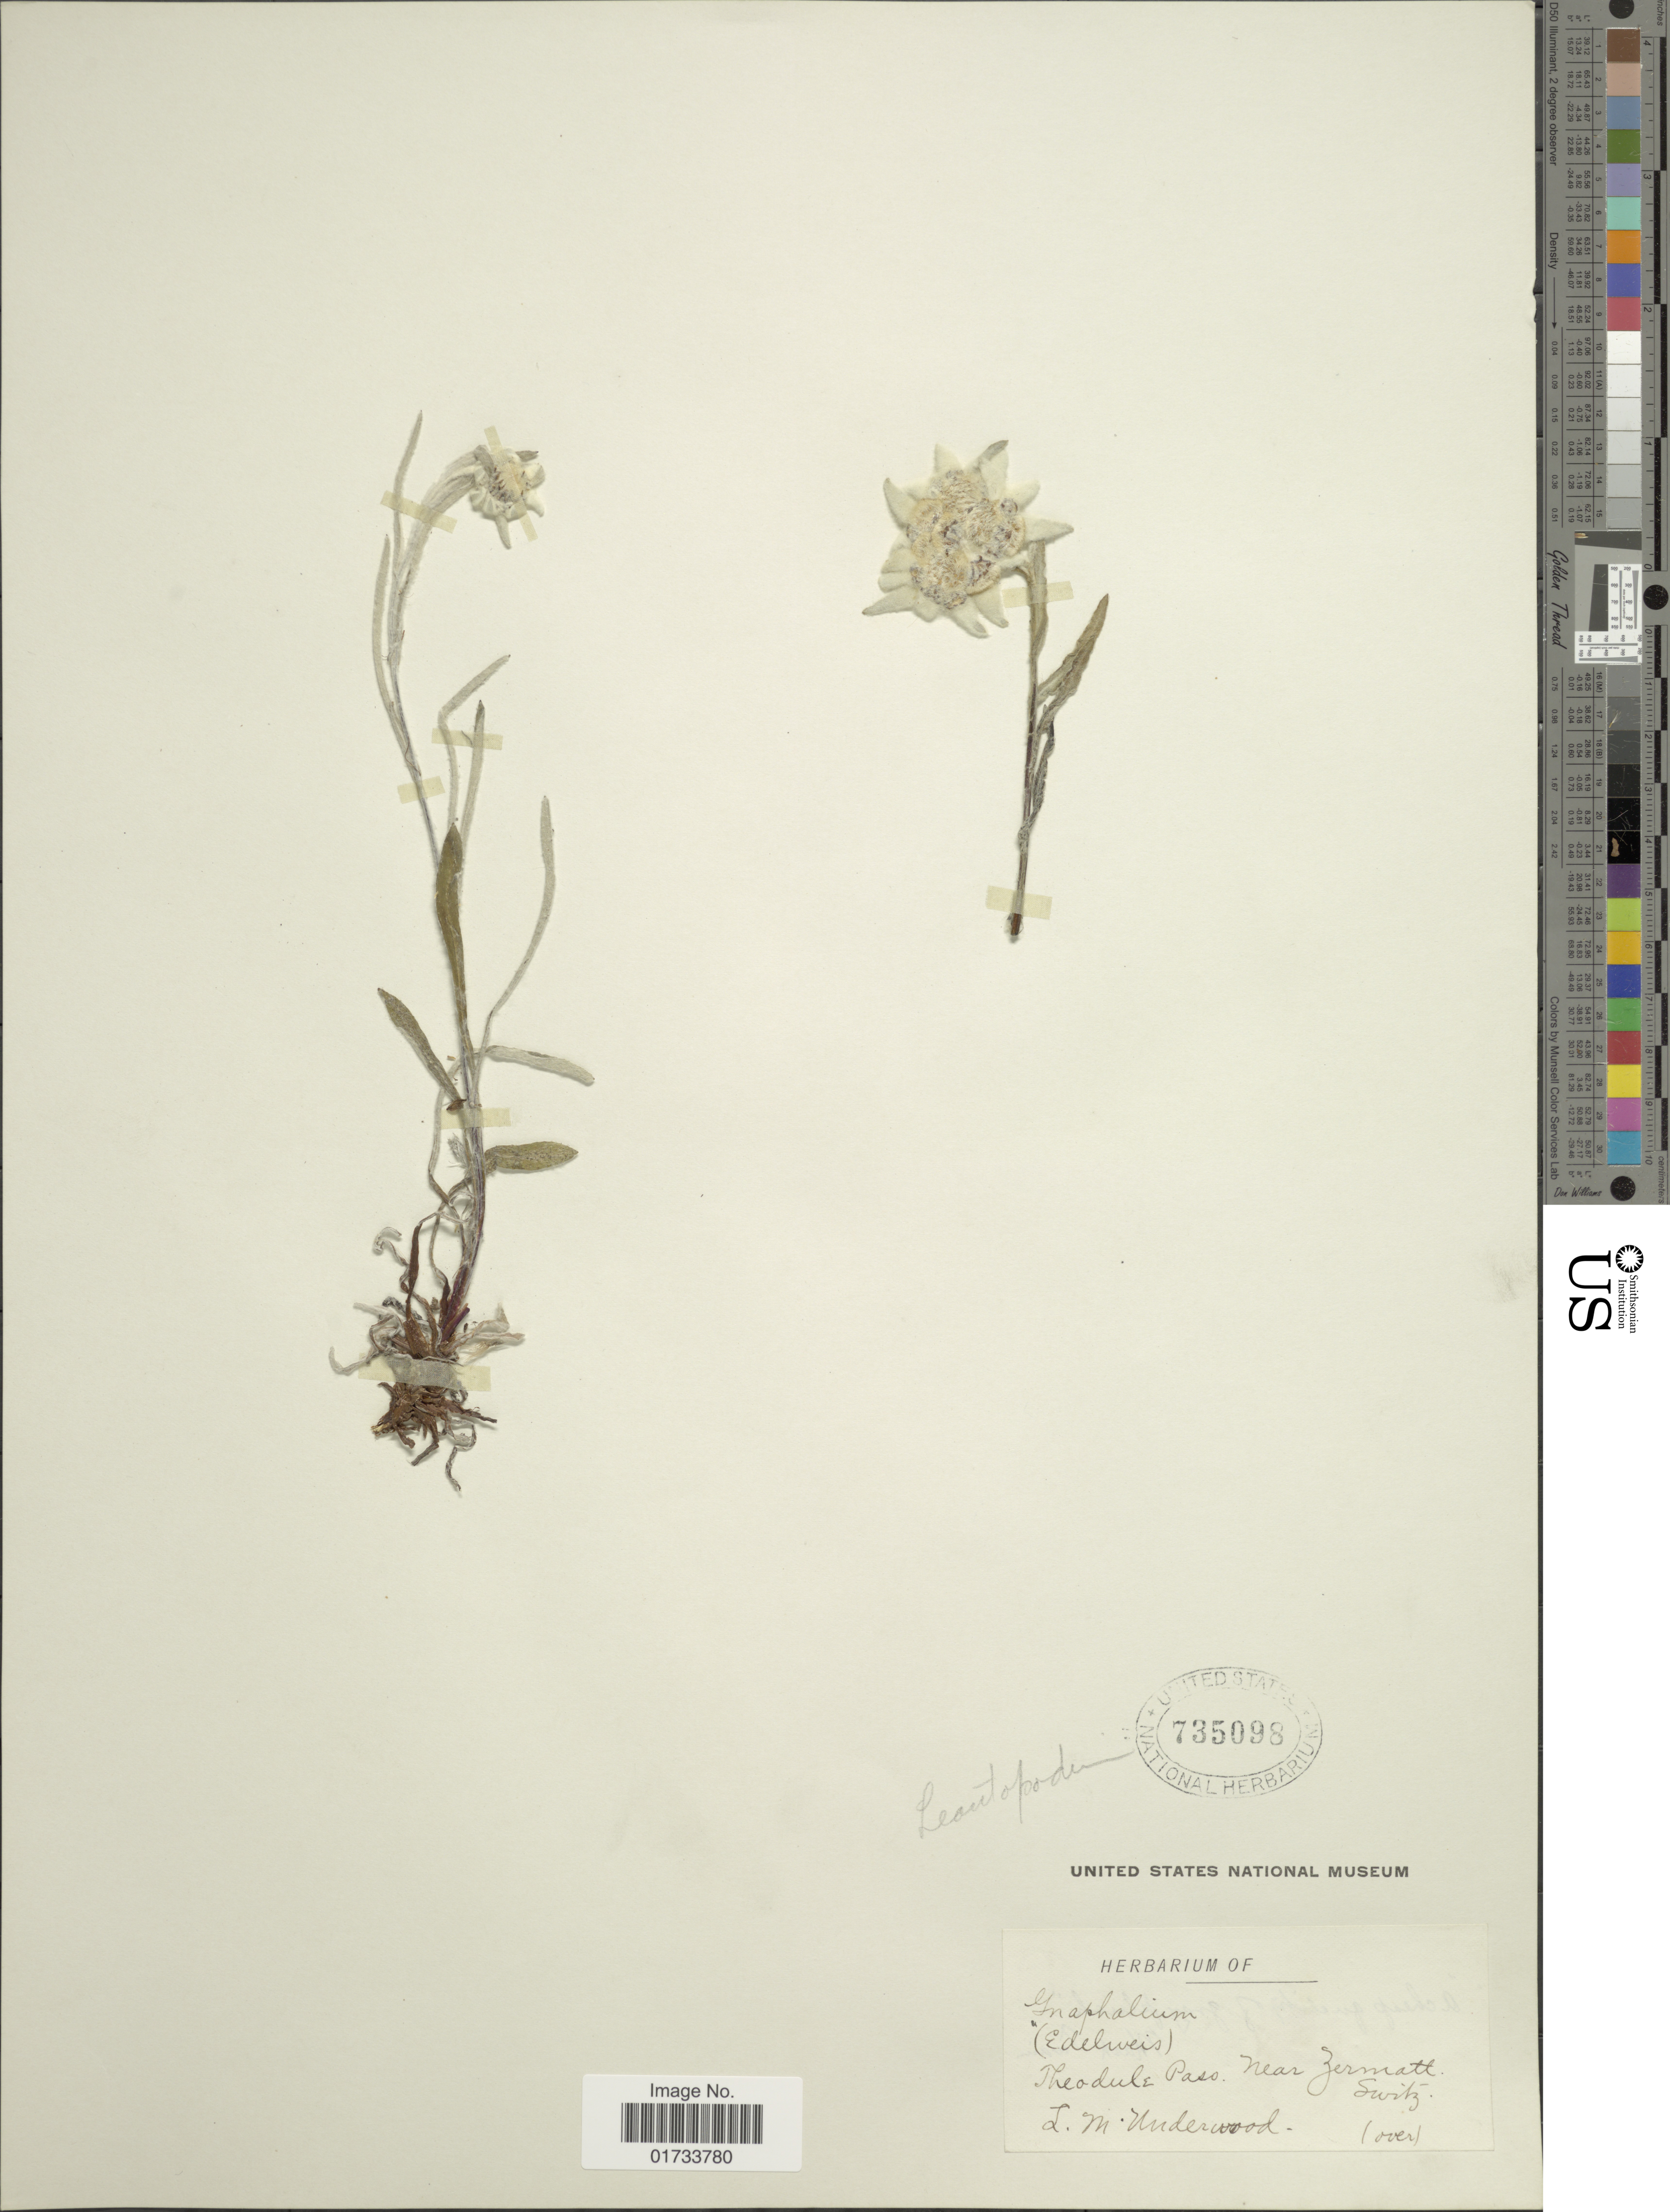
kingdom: Plantae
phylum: Tracheophyta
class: Magnoliopsida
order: Asterales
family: Asteraceae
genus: Leontopodium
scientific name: Leontopodium alpinum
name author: Cass.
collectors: L. M. Underwood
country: Switzerland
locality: Theodule Paso, near Zermatt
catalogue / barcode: US 435098